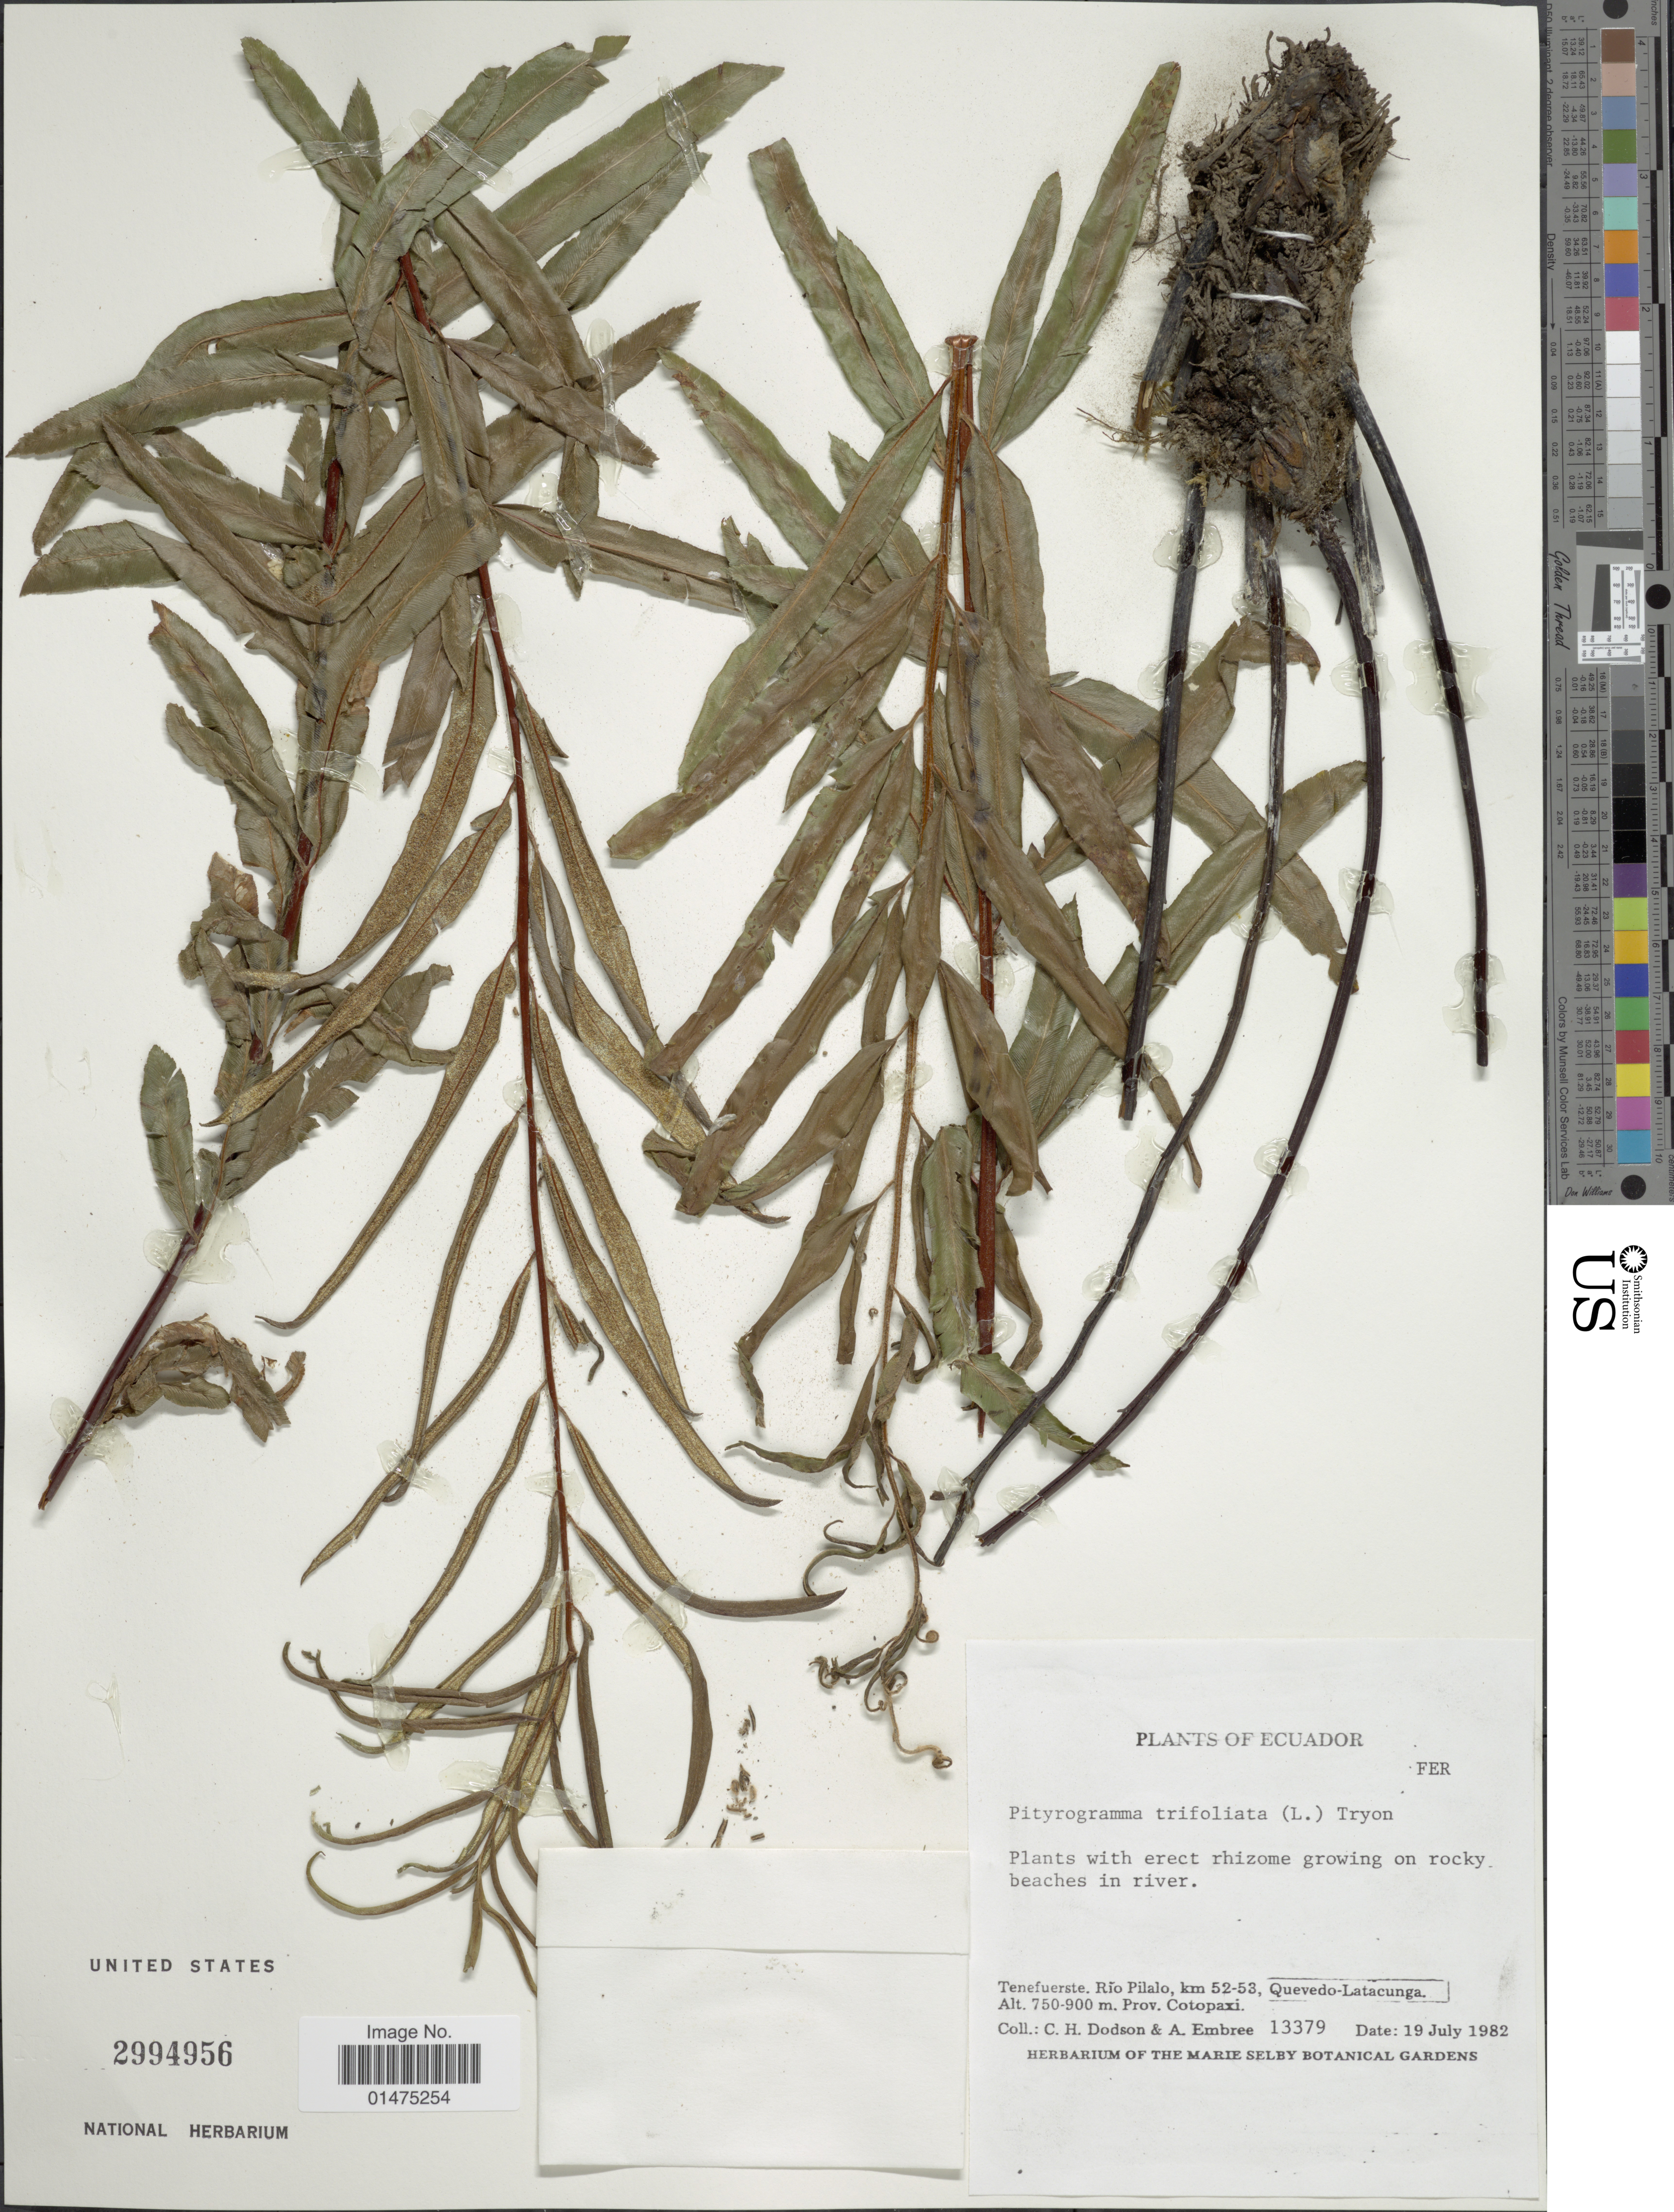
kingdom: Plantae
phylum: Tracheophyta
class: Polypodiopsida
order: Polypodiales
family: Pteridaceae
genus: Pityrogramma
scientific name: Pityrogramma trifoliata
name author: (L.) R.M. Tryon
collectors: C. H. Dodson & A. Embree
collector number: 13379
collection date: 1982-07-19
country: Ecuador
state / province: Cotopaxi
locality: Tenefuerste, Rio Pihalo, km 52-53, Quevedo-Latacunga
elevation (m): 750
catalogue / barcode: US 2994956